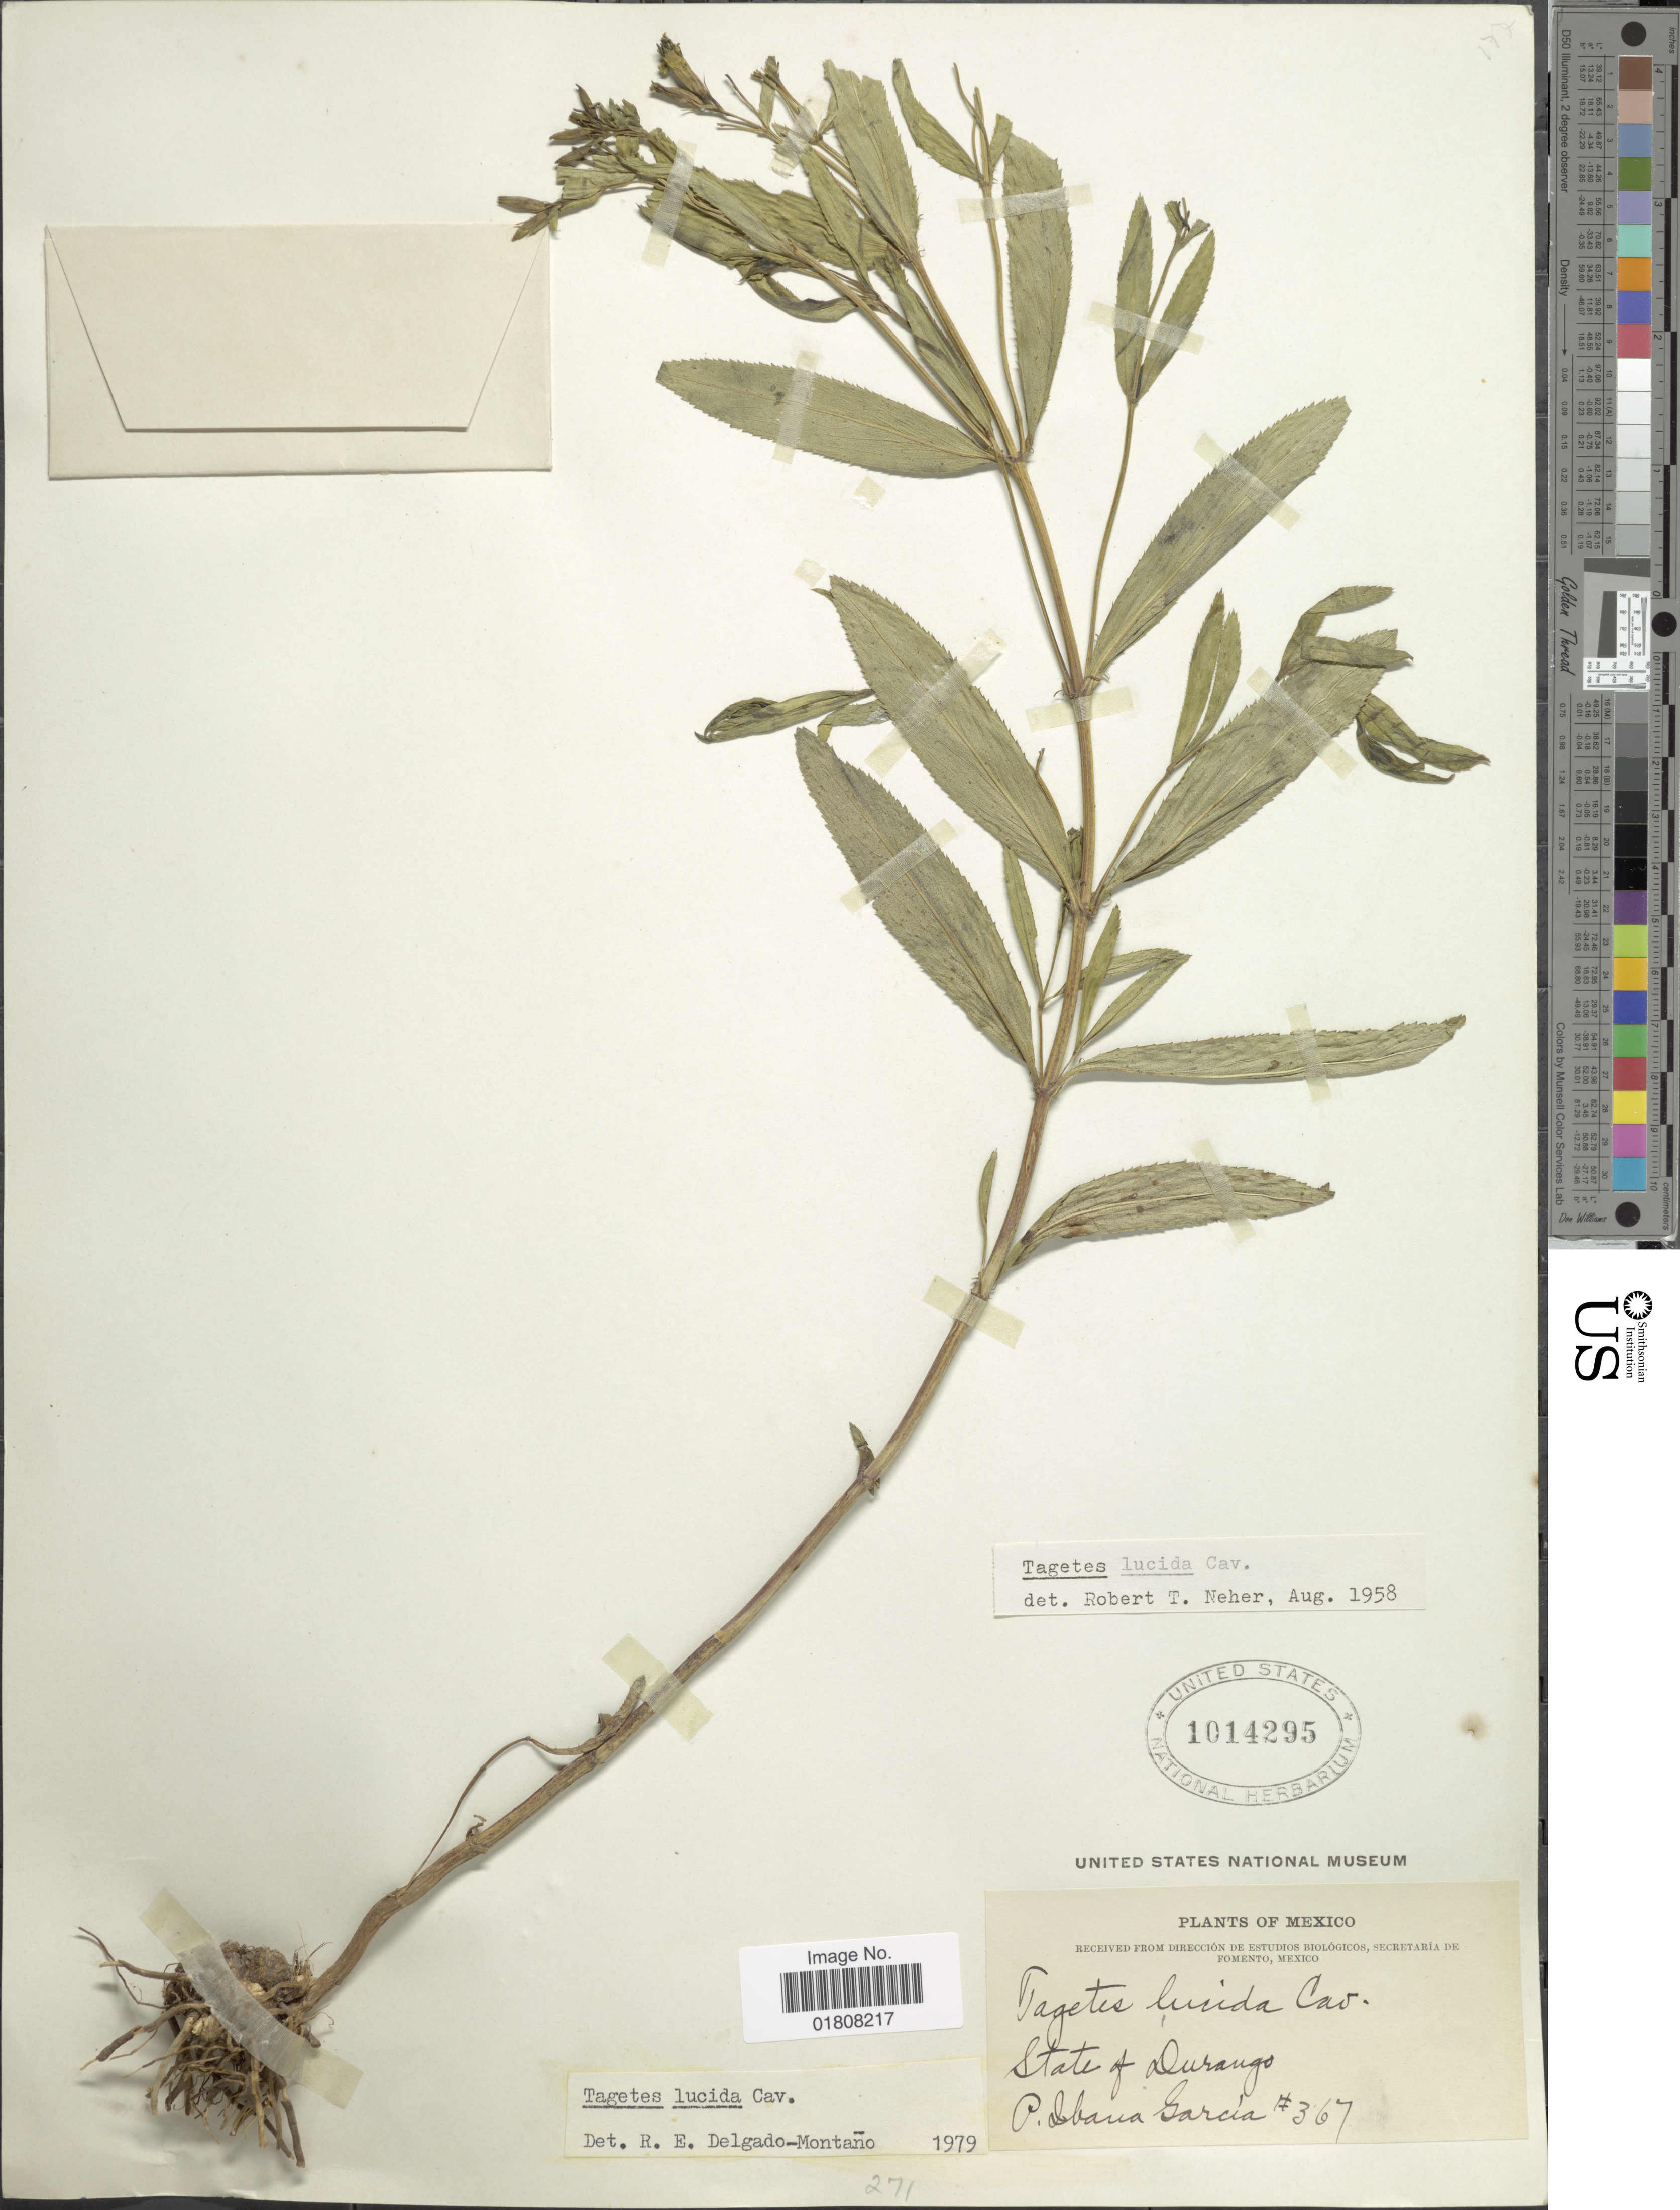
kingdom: Plantae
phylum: Tracheophyta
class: Magnoliopsida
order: Asterales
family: Asteraceae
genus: Tagetes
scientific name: Tagetes lucida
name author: Cav.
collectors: P. I. Garcia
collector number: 367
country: Mexico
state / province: Durango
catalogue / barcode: US 1014295